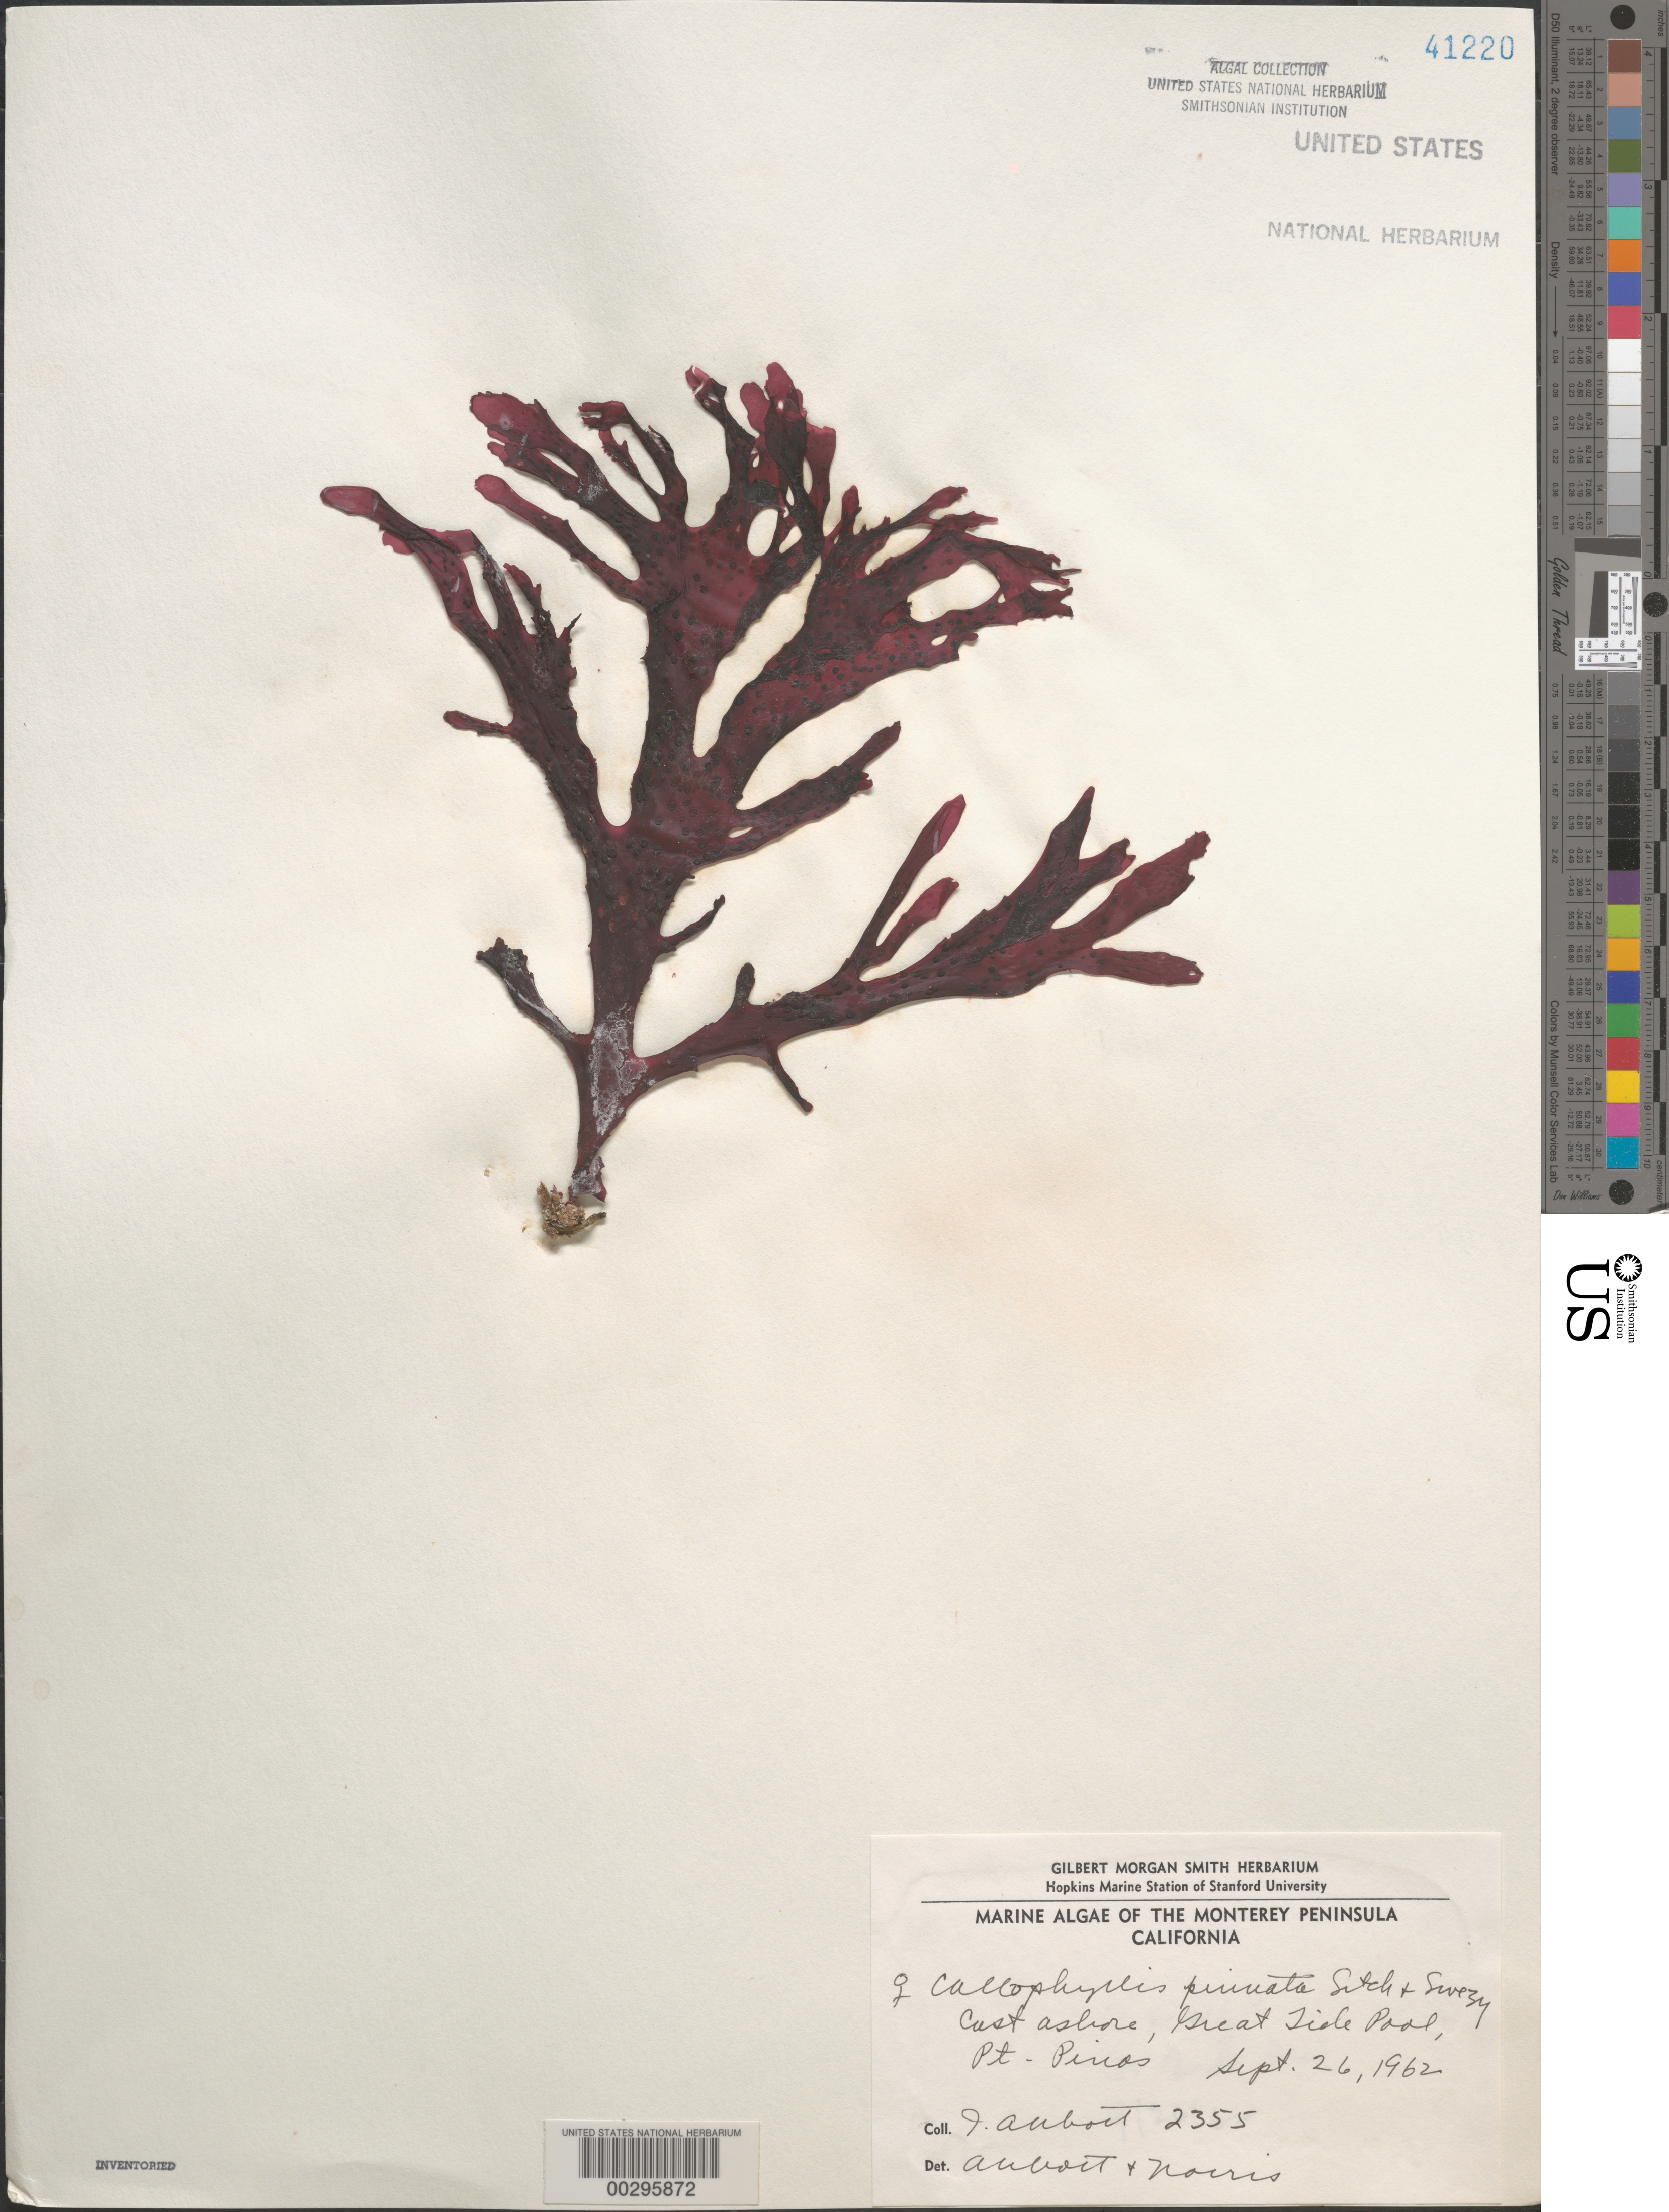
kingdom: Plantae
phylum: Rhodophyta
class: Florideophyceae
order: Gigartinales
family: Kallymeniaceae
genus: Callophyllis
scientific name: Callophyllis pinnata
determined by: Abbott, I. A.; Norris, R. E.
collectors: I. A. Abbott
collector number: IAA 2355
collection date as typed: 26 Sep 1962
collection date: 1962-09-26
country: United States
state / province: California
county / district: Monterey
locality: Point Lobos, Great Tide Pool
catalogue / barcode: US 41220